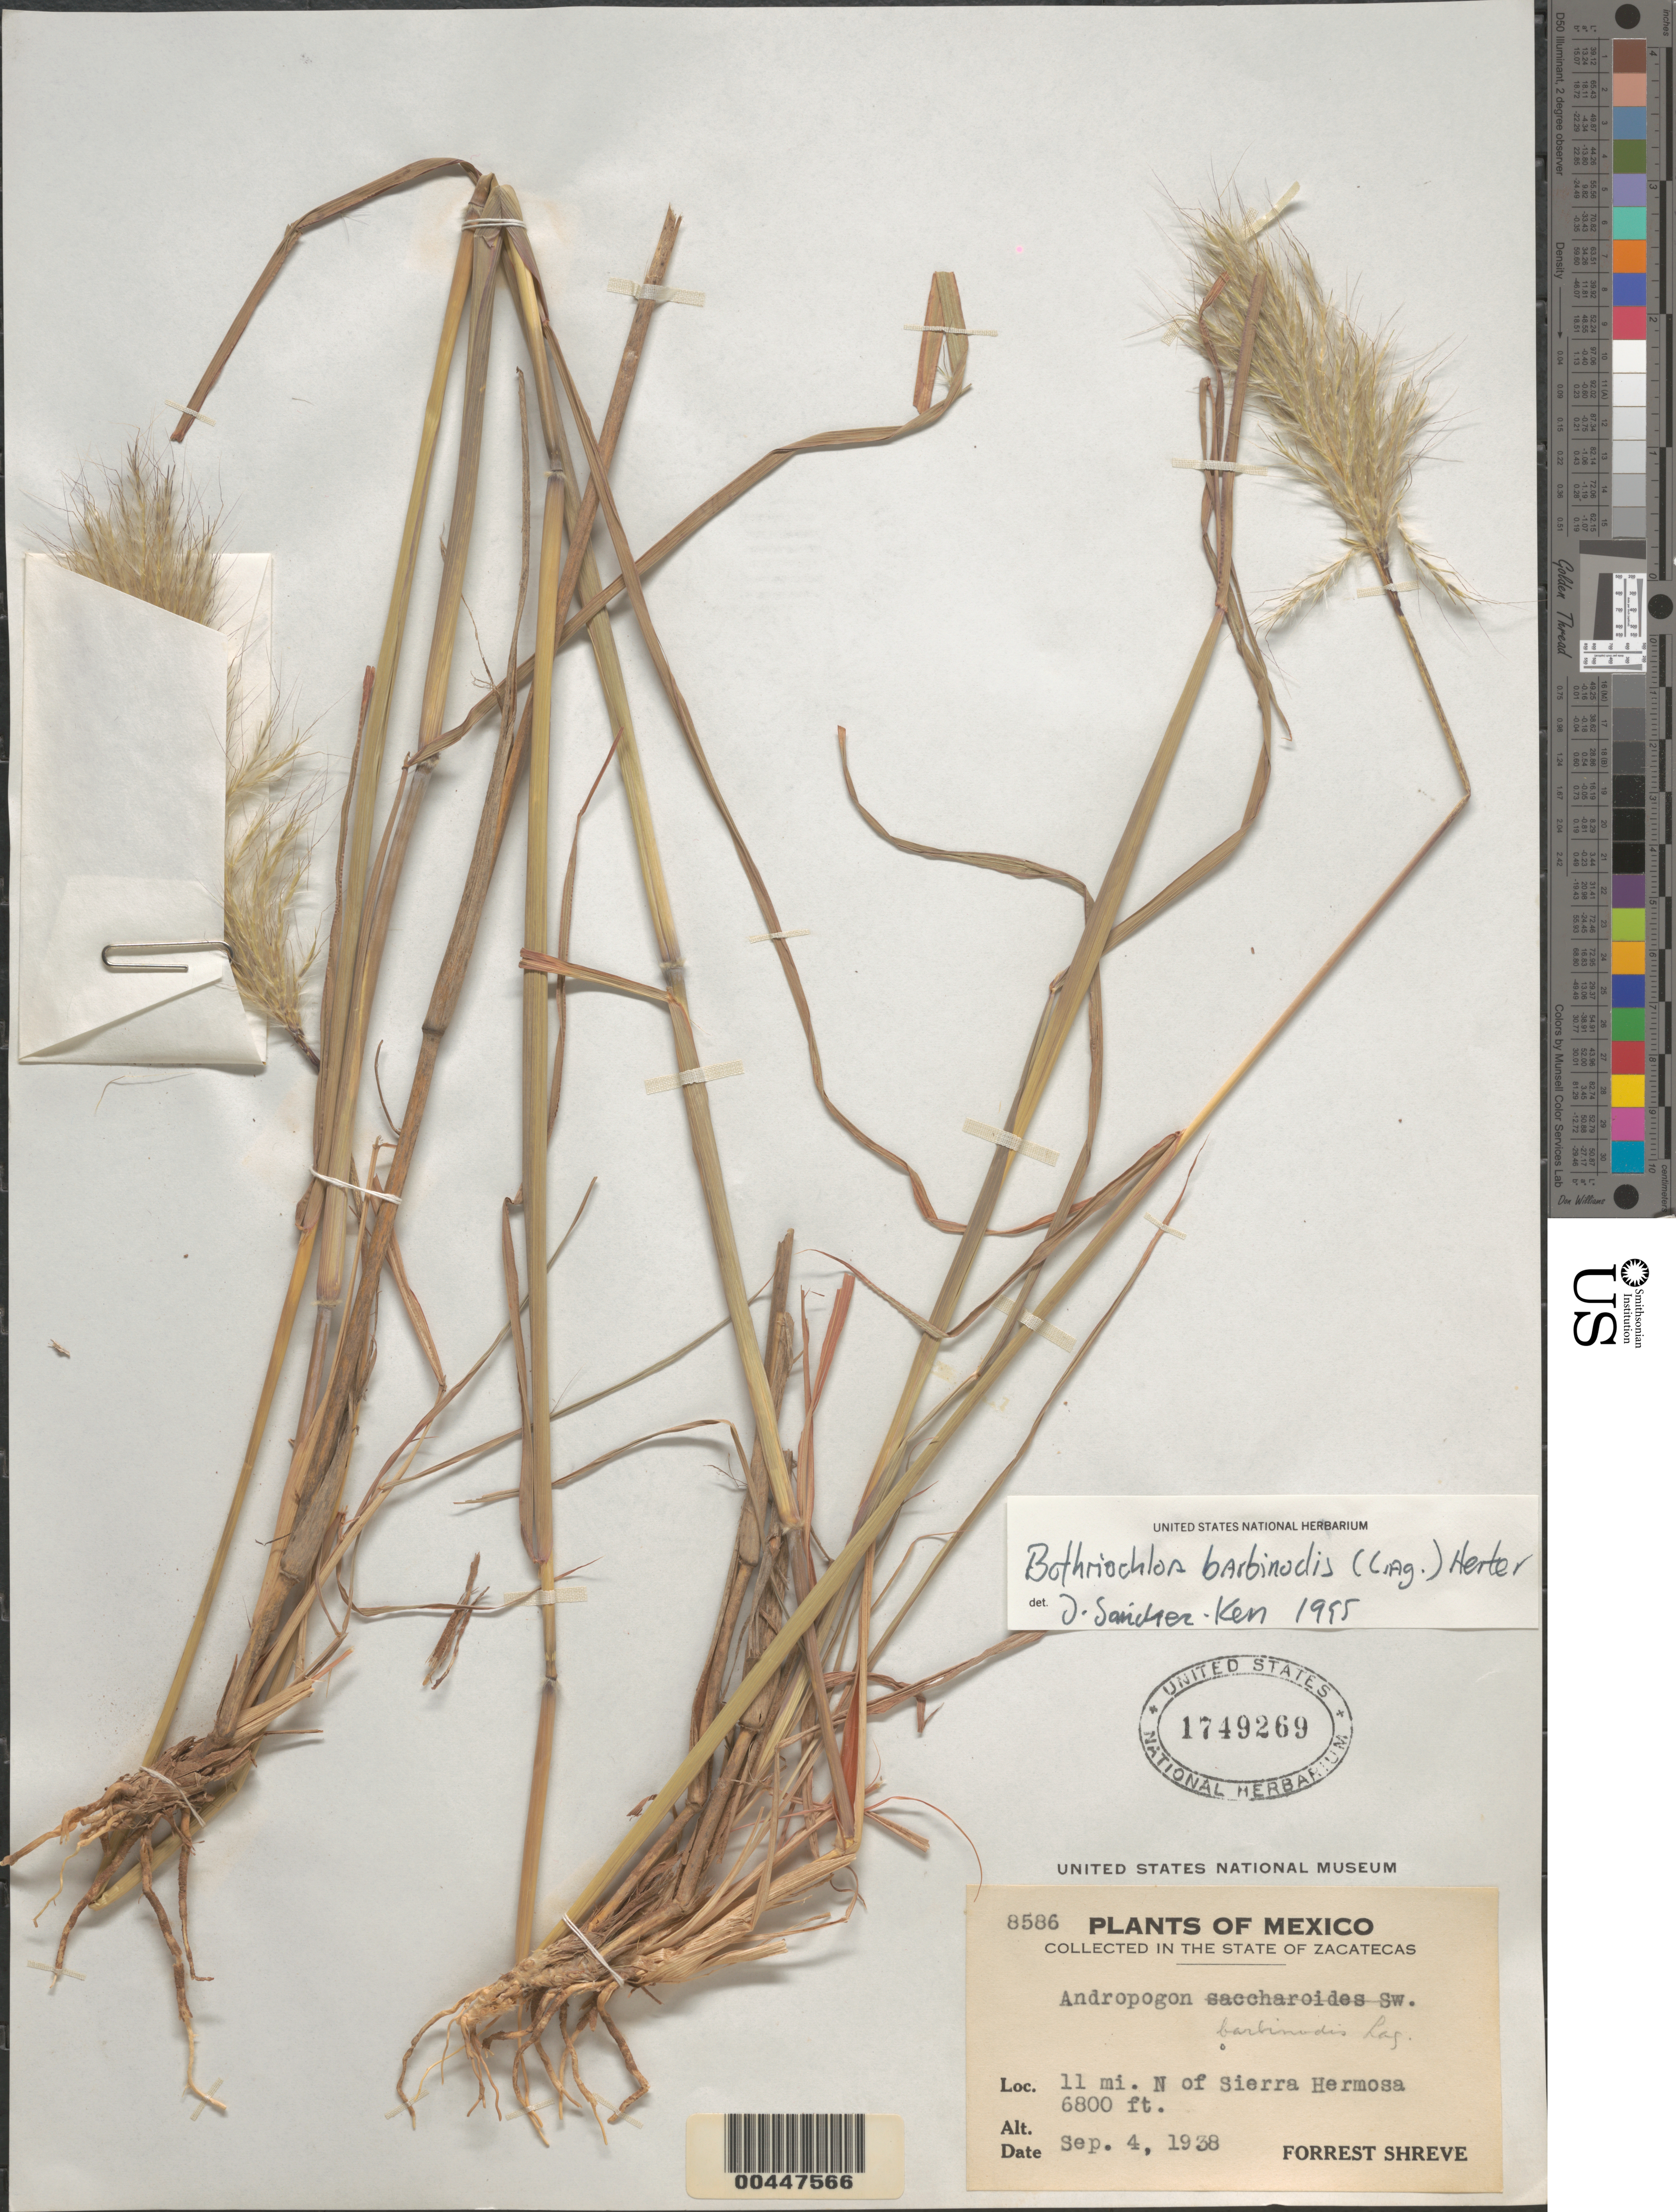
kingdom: Plantae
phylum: Tracheophyta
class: Liliopsida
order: Poales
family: Poaceae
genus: Bothriochloa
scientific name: Bothriochloa barbinodis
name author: (Lag.) Herter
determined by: Sánchez-Ken, J. G.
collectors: F. Shreve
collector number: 8586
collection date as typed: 4 Sep 1938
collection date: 1938-09-04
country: Mexico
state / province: Zacatecas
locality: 11 mi N of Sierra Hermosa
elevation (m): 2073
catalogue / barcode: US 1749269